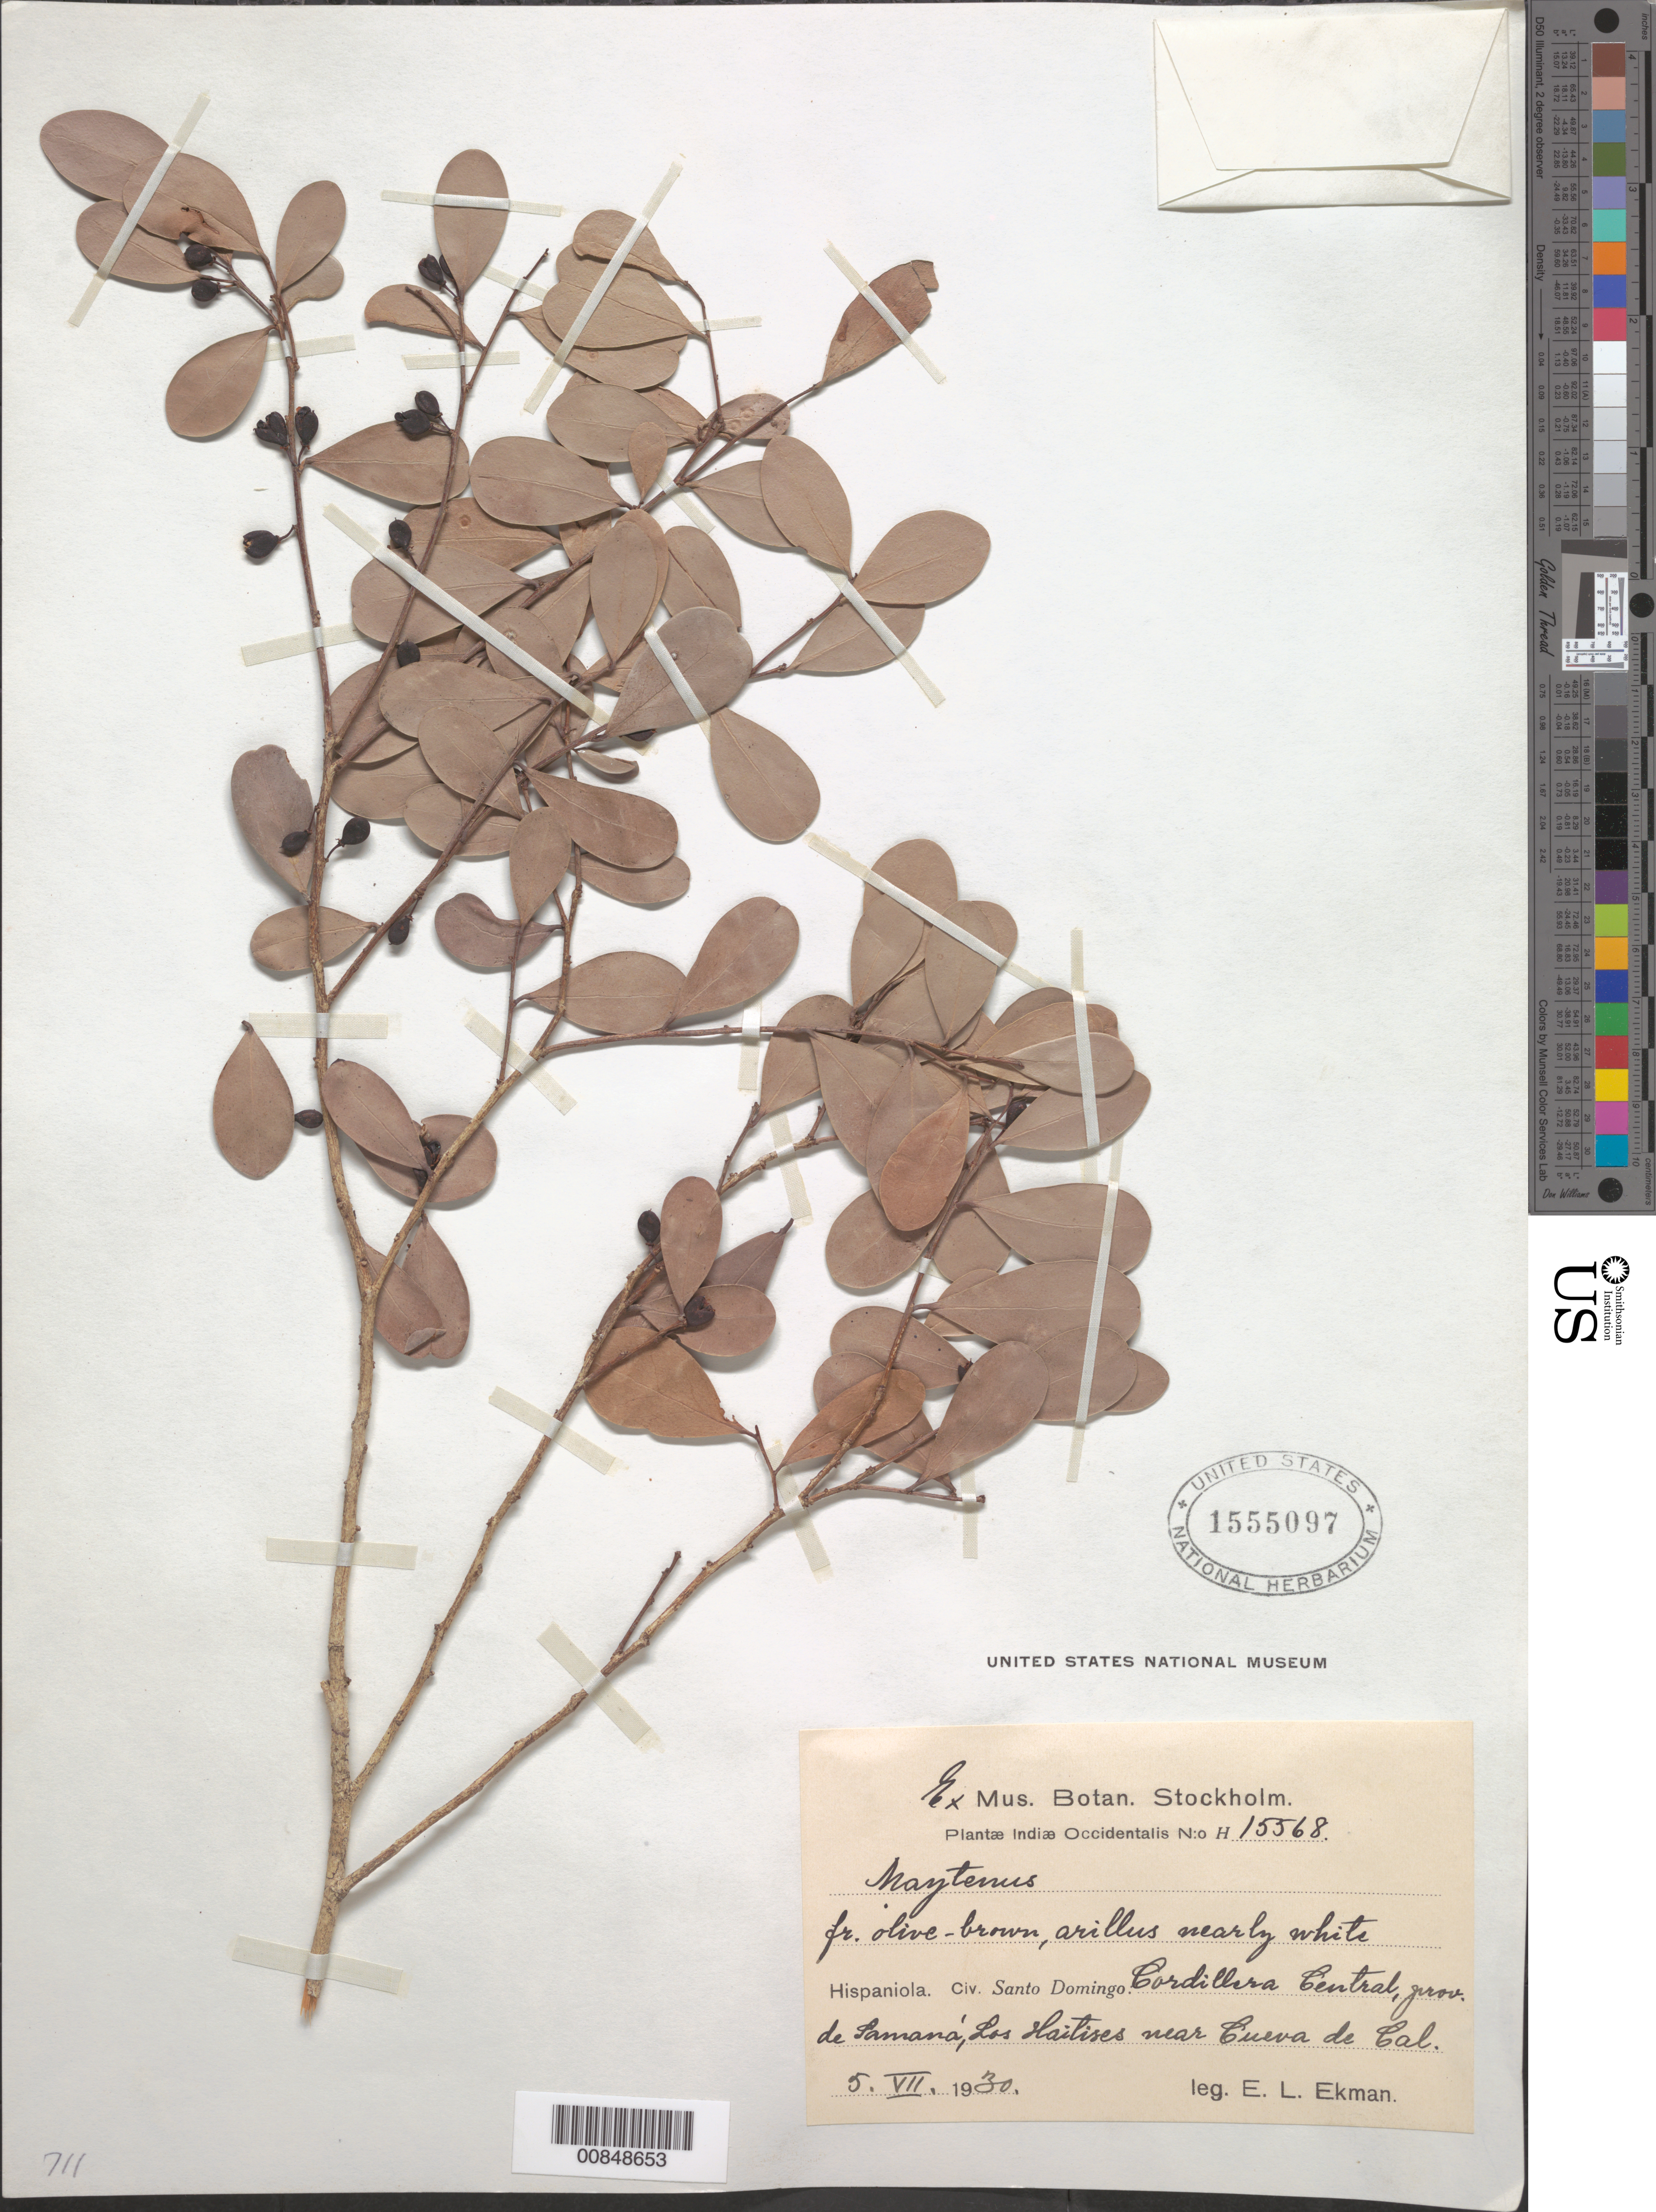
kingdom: Plantae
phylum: Tracheophyta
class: Magnoliopsida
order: Celastrales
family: Celastraceae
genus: Maytenus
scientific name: Maytenus buxifolia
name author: (A. Rich.) Griseb.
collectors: E. L. Ekman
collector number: H 15568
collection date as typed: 05 Jul 1930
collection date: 1930-07-05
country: Dominican Republic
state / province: Samana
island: Hispaniola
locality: Cordillera Central, Los Haitises near Cueva de Cal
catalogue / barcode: US 1555097